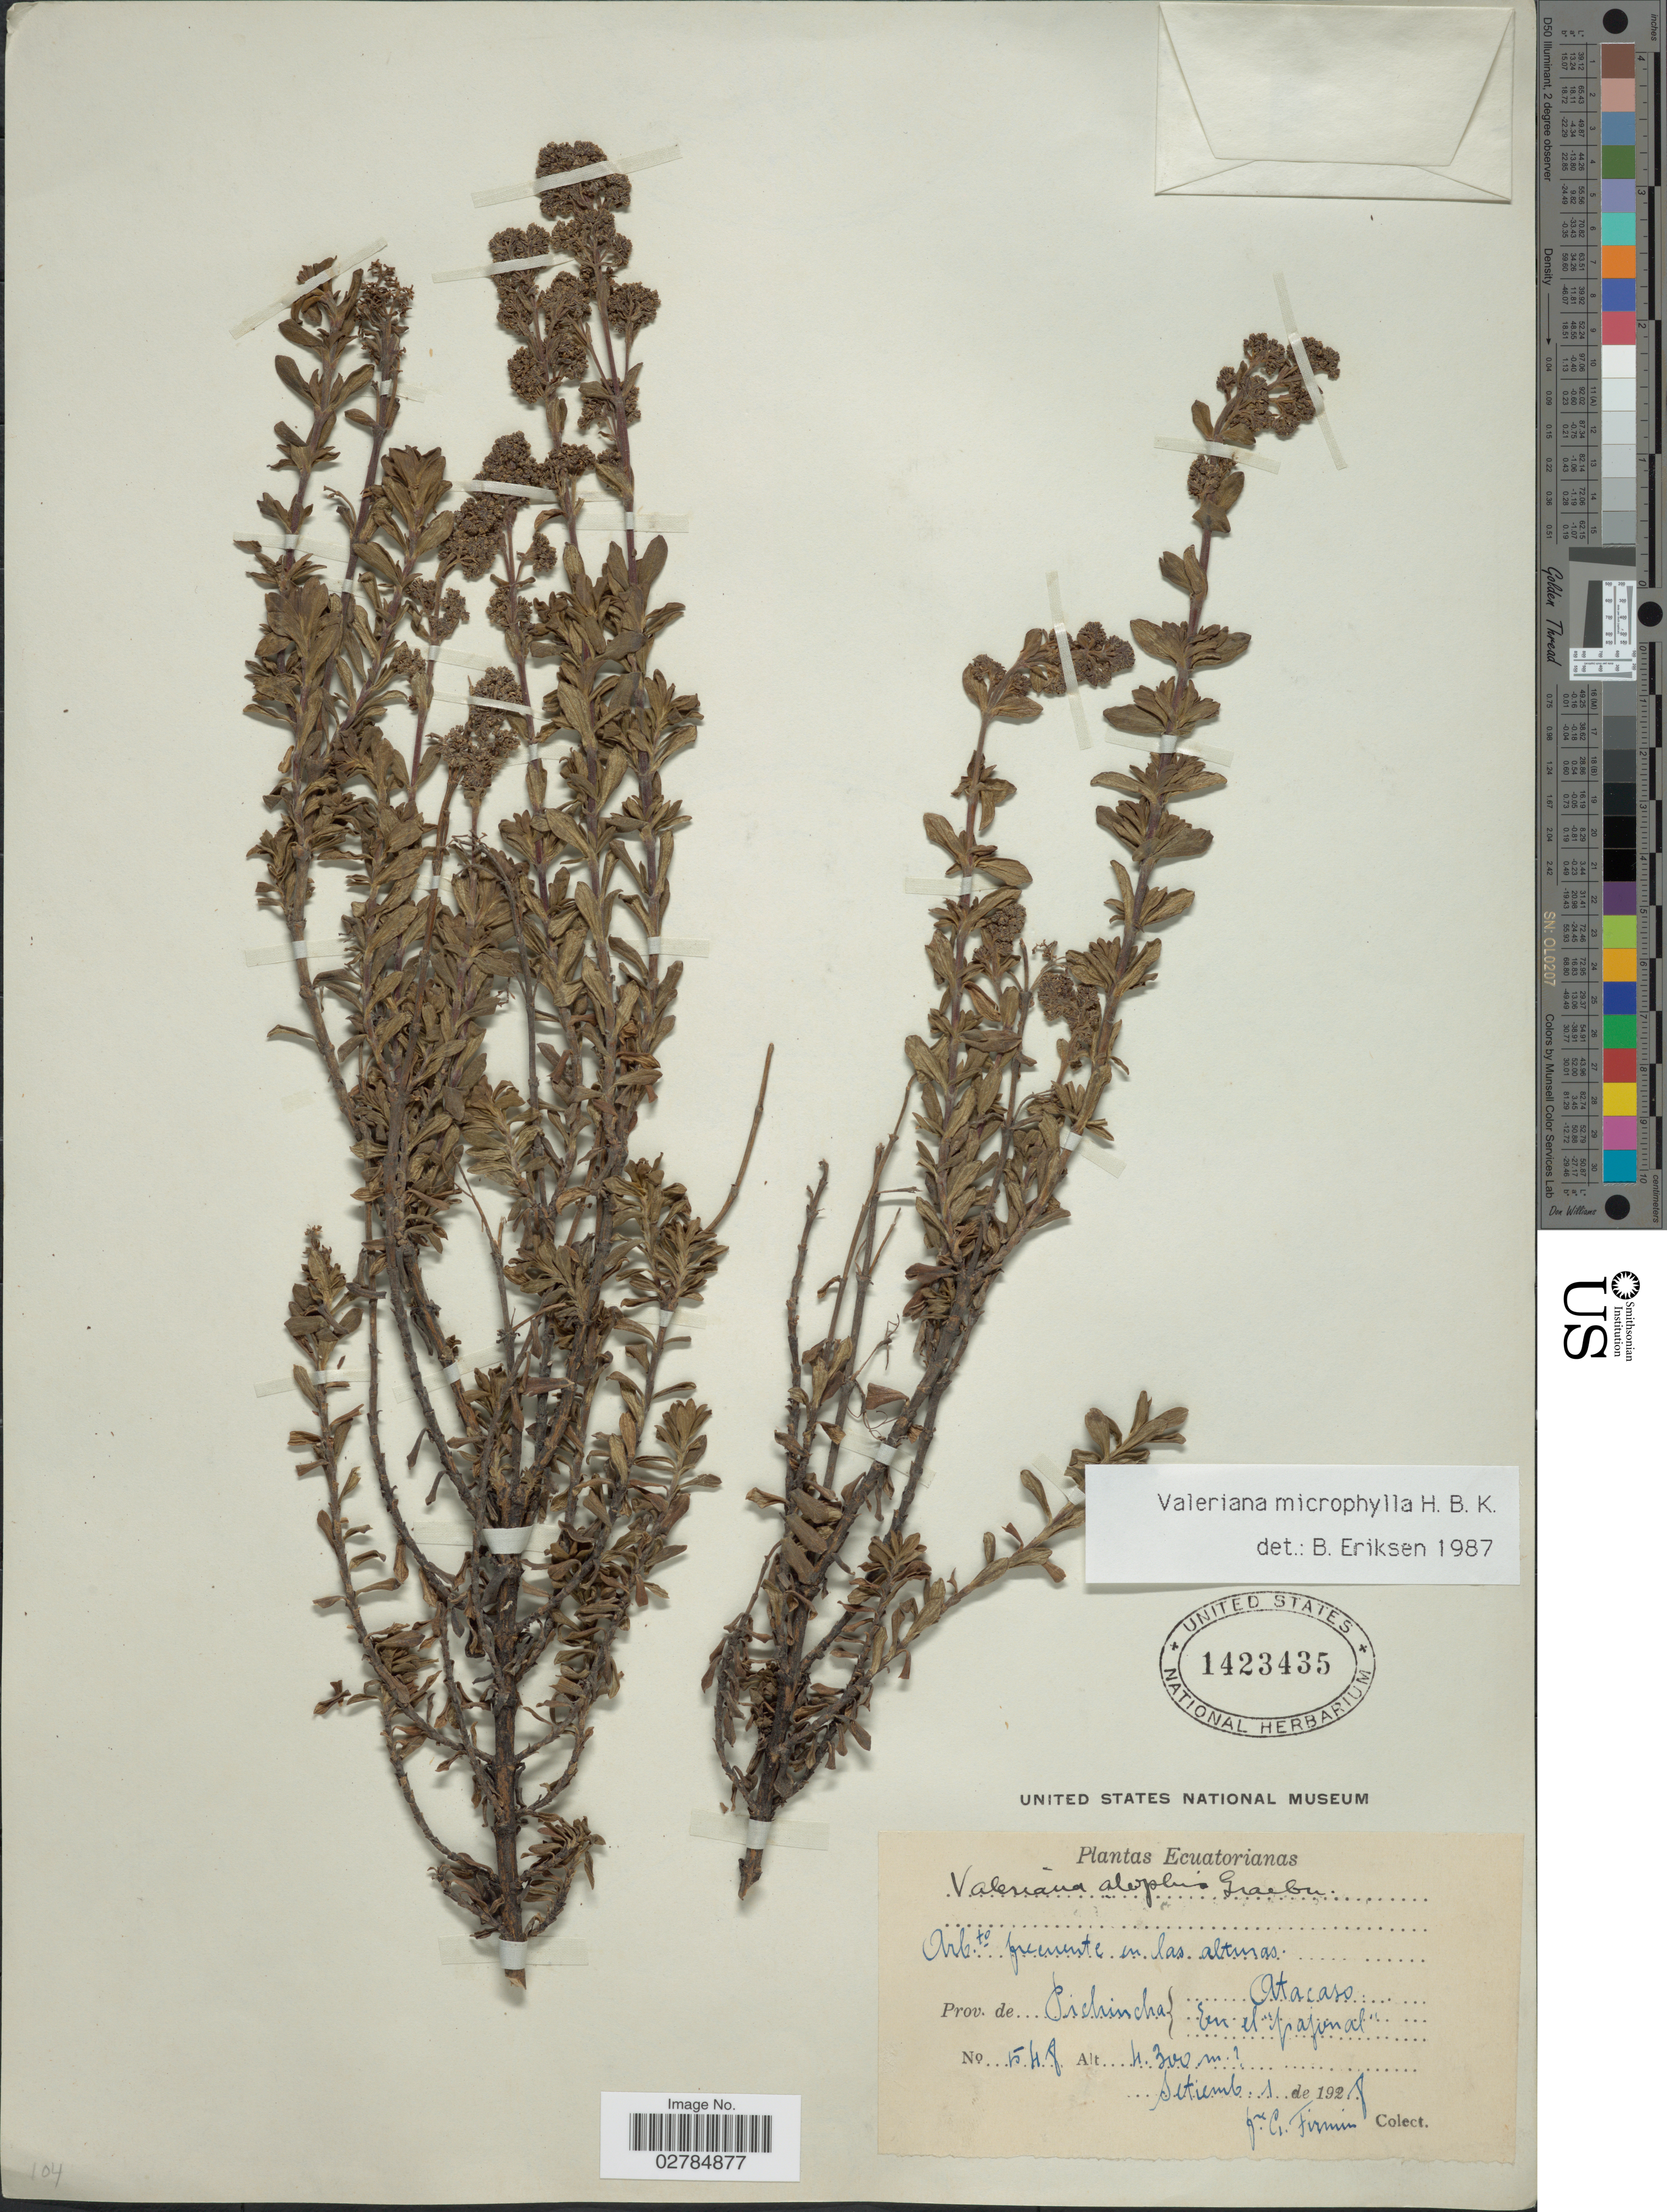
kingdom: Plantae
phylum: Tracheophyta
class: Magnoliopsida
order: Dipsacales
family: Caprifoliaceae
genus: Valeriana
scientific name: Valeriana microphylla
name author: Kunth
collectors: F. Firmin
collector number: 548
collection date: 1928-09-01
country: Ecuador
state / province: Pichincha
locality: Atacaso. En el "pajonal".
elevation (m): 4300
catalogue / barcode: US 1423435